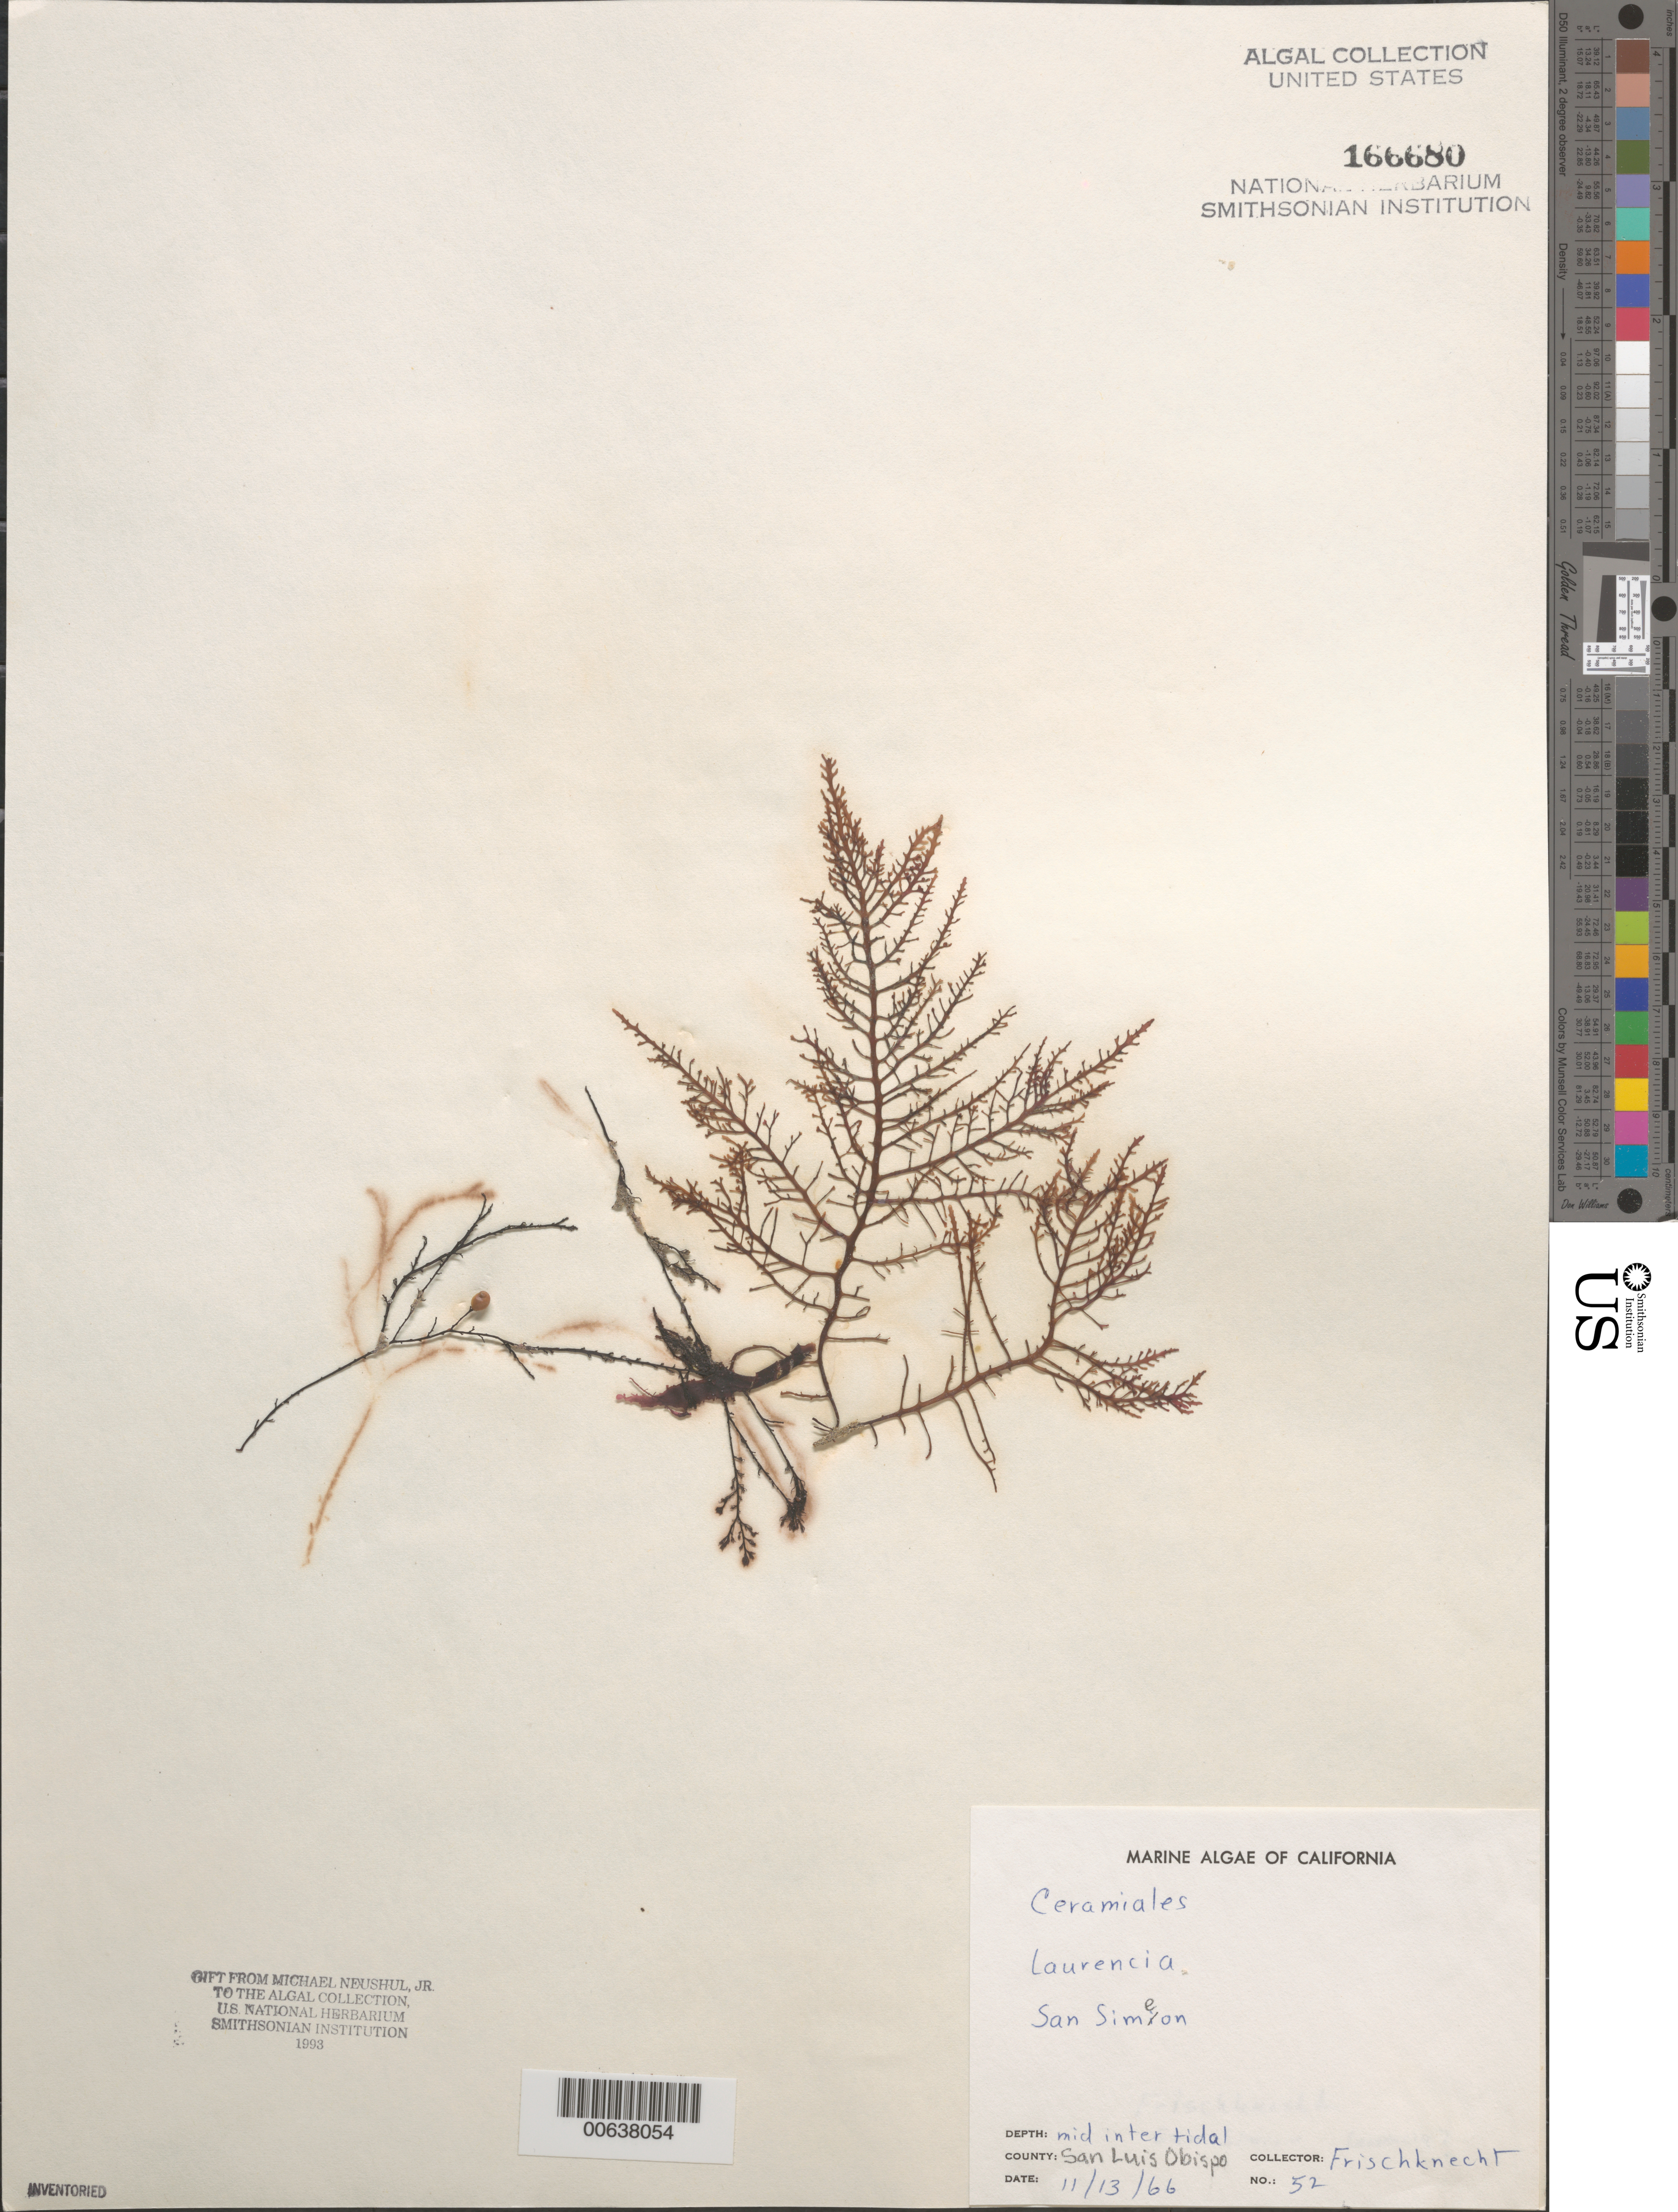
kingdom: Plantae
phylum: Rhodophyta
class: Florideophyceae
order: Ceramiales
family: Rhodomelaceae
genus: Laurencia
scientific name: Laurencia sp.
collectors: -. Frischknecht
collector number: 52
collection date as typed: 13 Nov 1966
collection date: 1966-11-13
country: United States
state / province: California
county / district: San Luis Obispo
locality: San Simeon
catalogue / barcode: US 166680